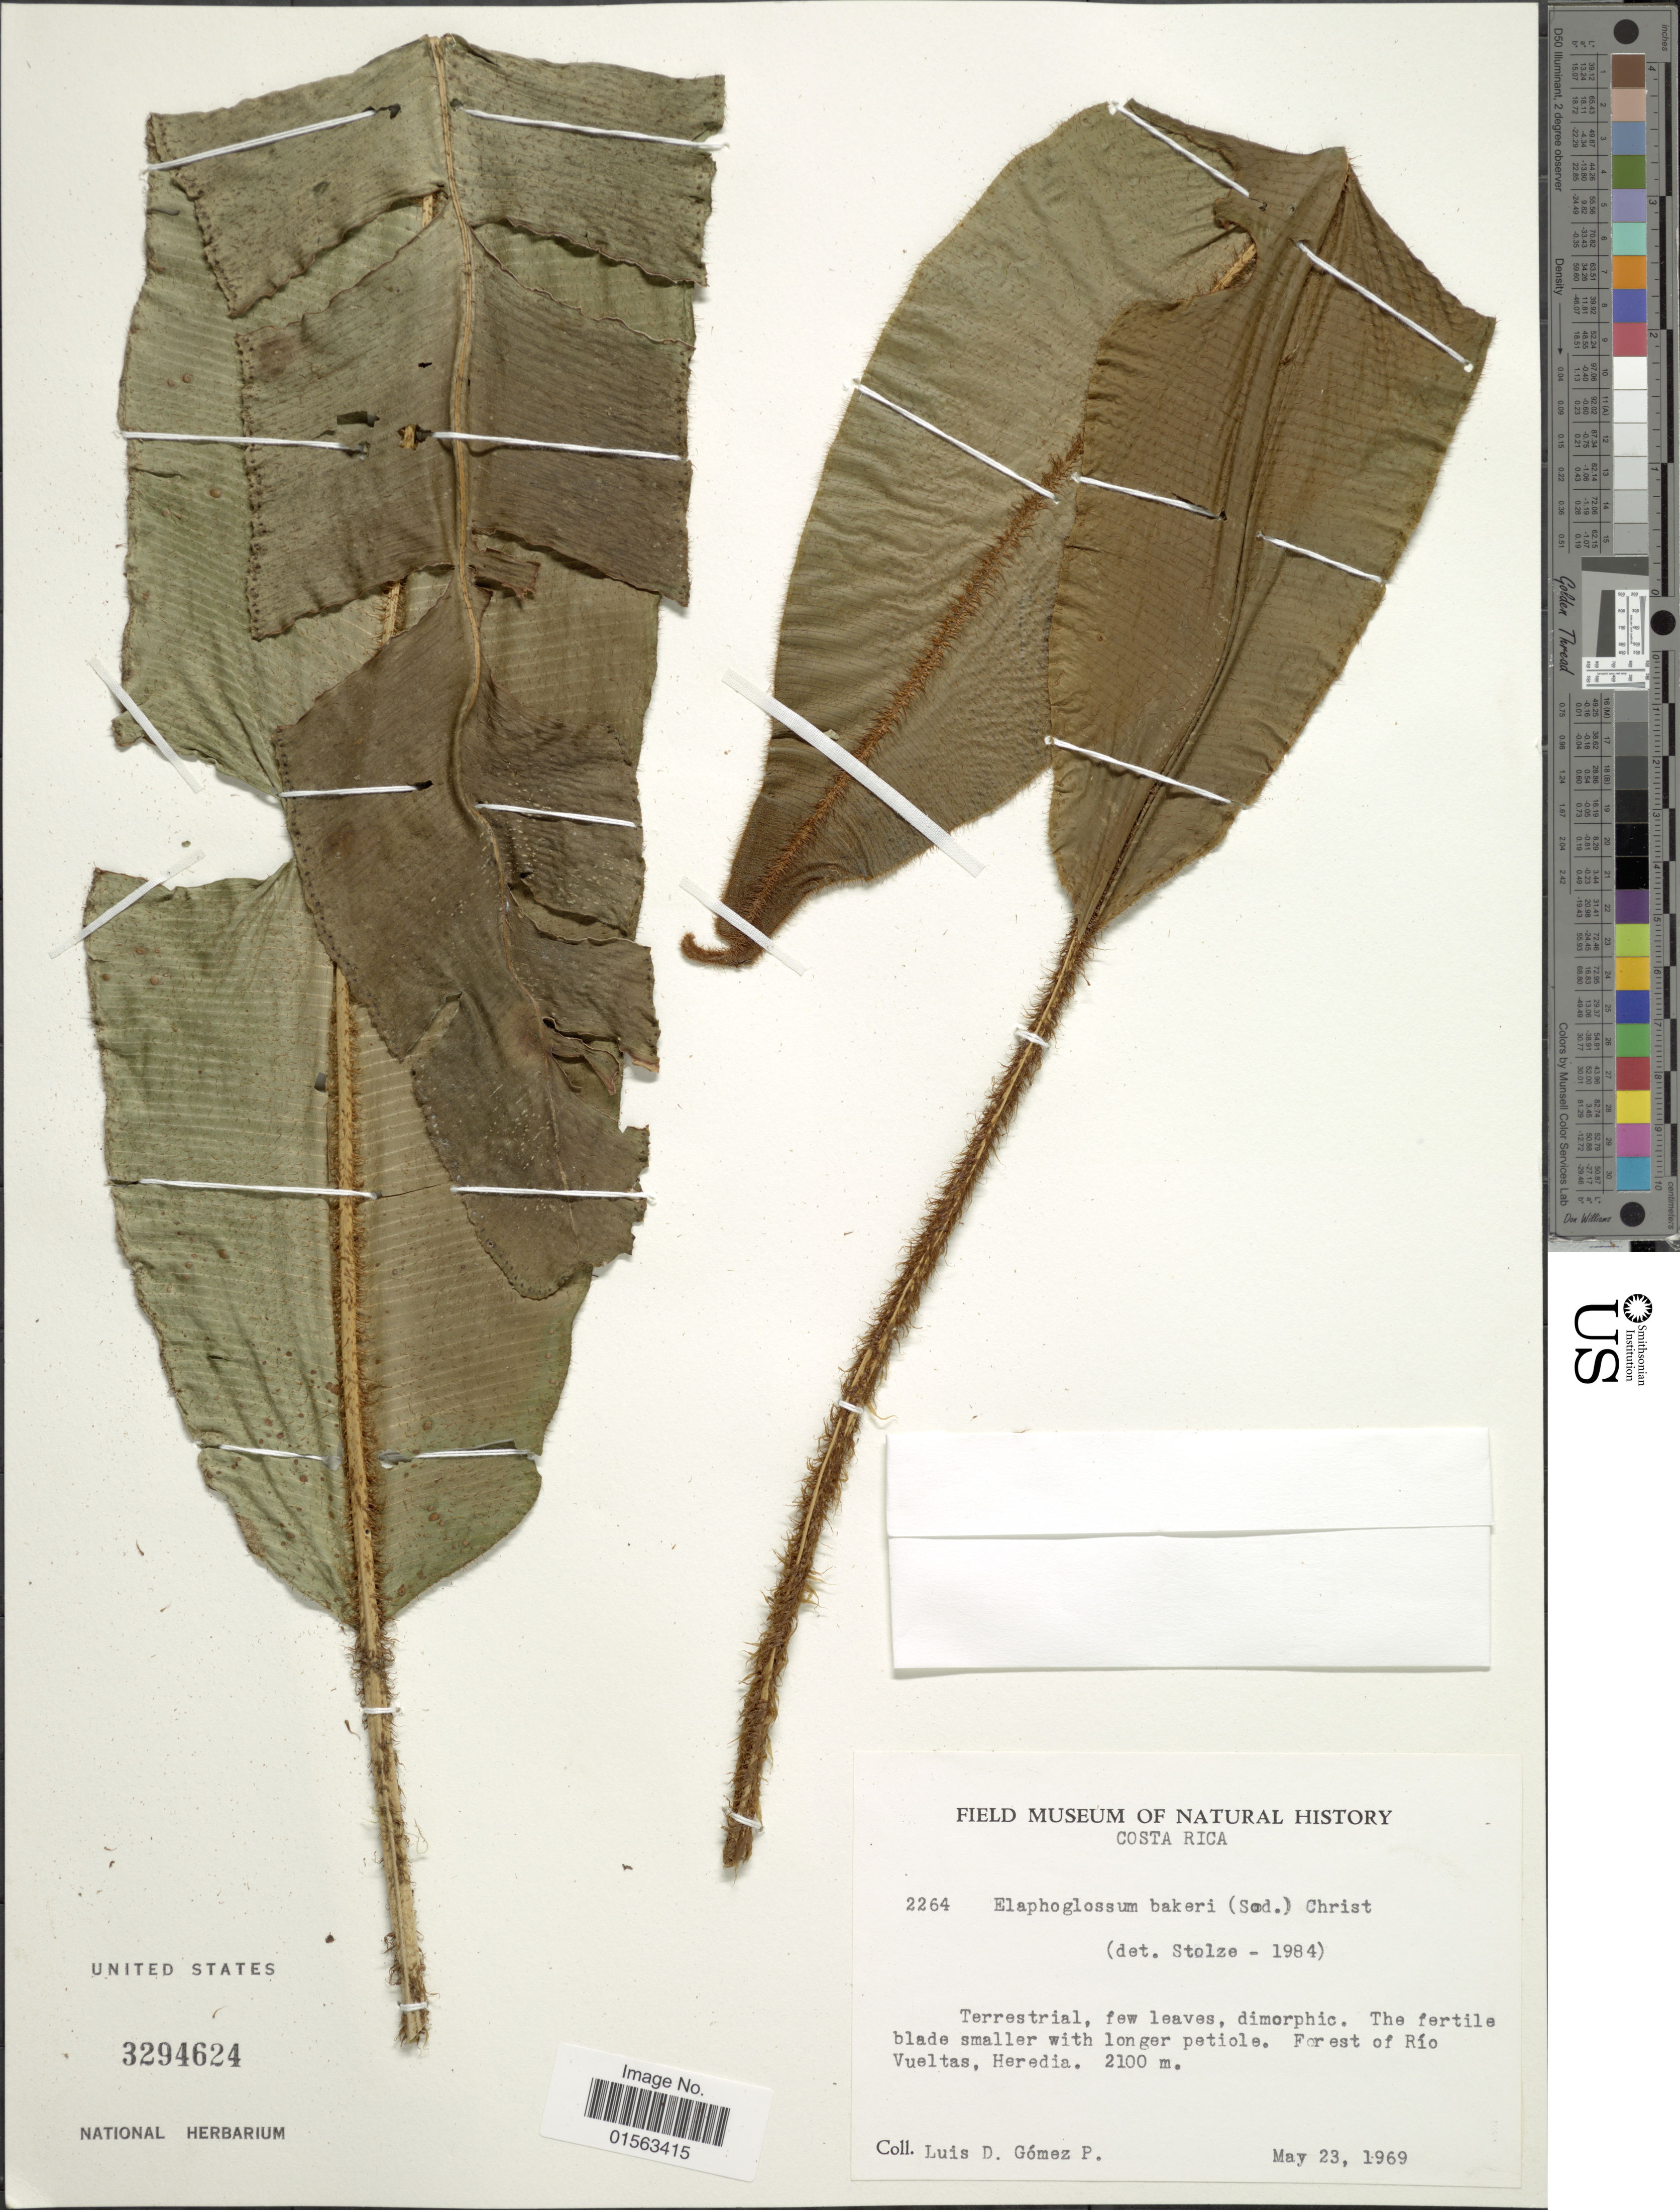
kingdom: Plantae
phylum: Tracheophyta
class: Polypodiopsida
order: Polypodiales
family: Dryopteridaceae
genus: Elaphoglossum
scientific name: Elaphoglossum bakeri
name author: (Sodiro) Christ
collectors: L. D. Gómez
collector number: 2264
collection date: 1969-05-23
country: Costa Rica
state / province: Heredia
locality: Forest of Rio Vueltas, Heredia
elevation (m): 2100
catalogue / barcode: US 3294624